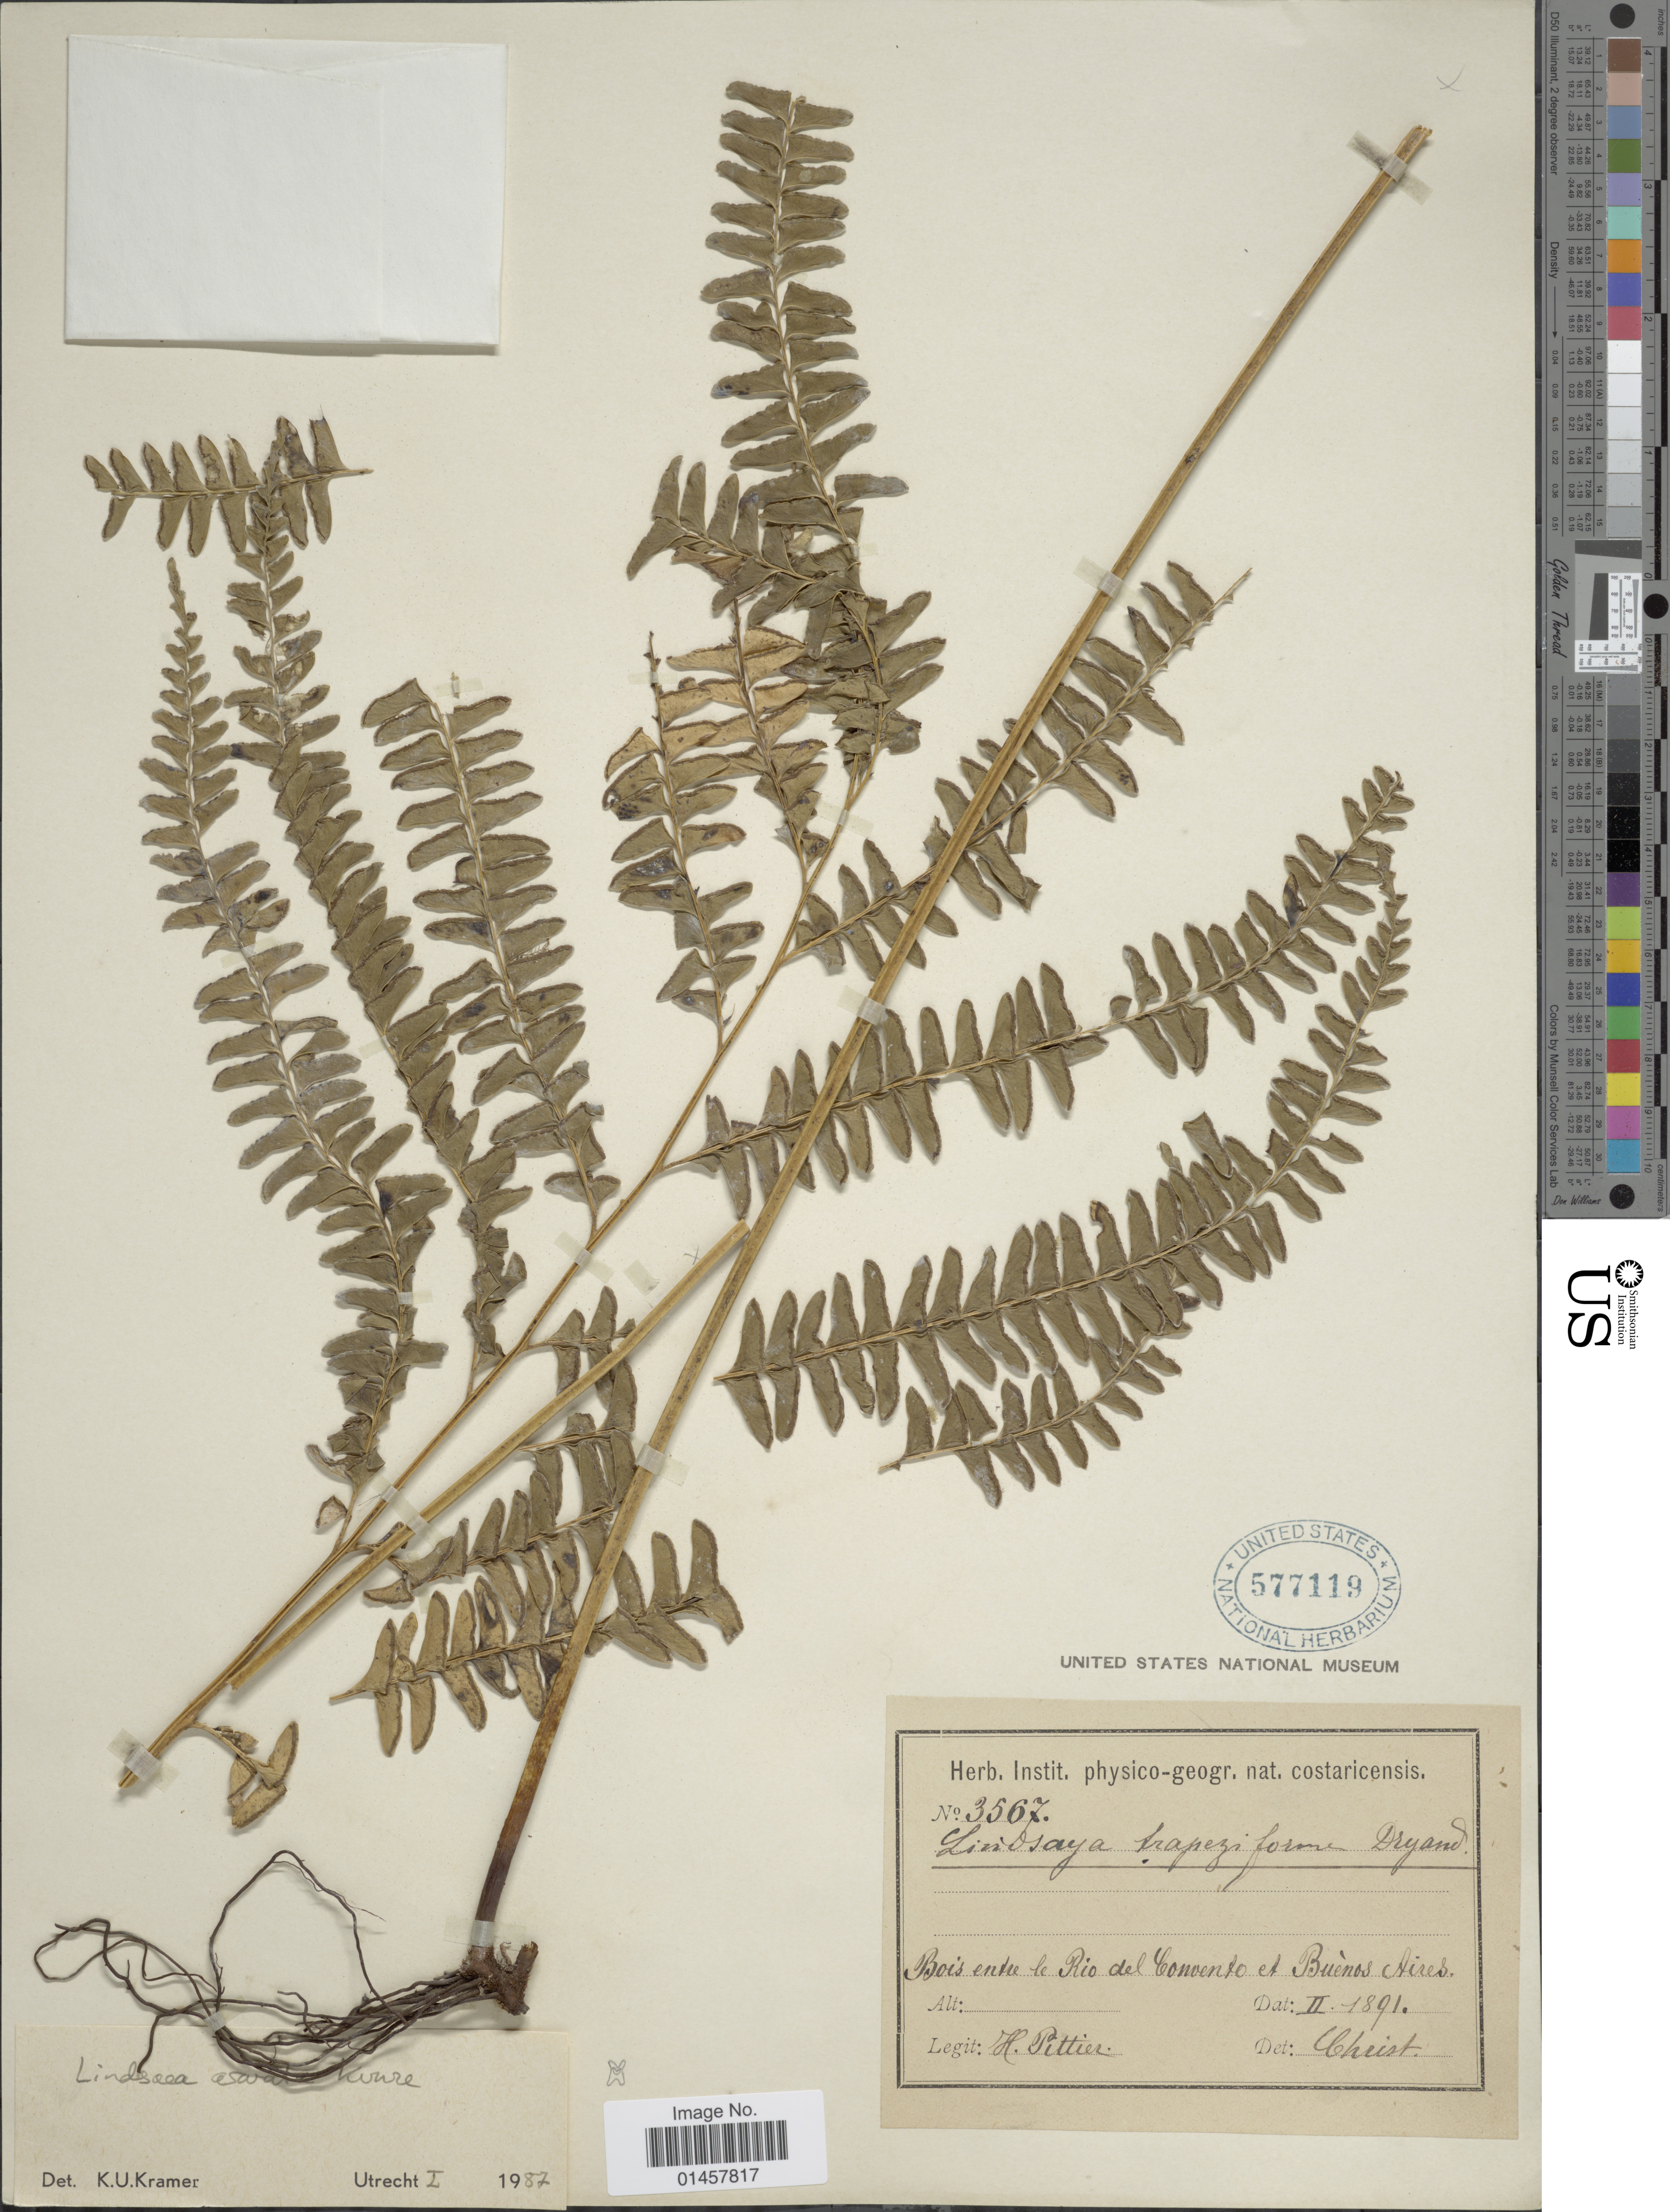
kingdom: Plantae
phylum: Tracheophyta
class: Polypodiopsida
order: Polypodiales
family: Lindsaeaceae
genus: Lindsaea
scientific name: Lindsaea arcuata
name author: Kunze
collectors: H. F. Pittier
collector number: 3567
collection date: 1891-02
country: Costa Rica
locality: Bois entre le Rio del Convento et Buenos Aires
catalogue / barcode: US 577119